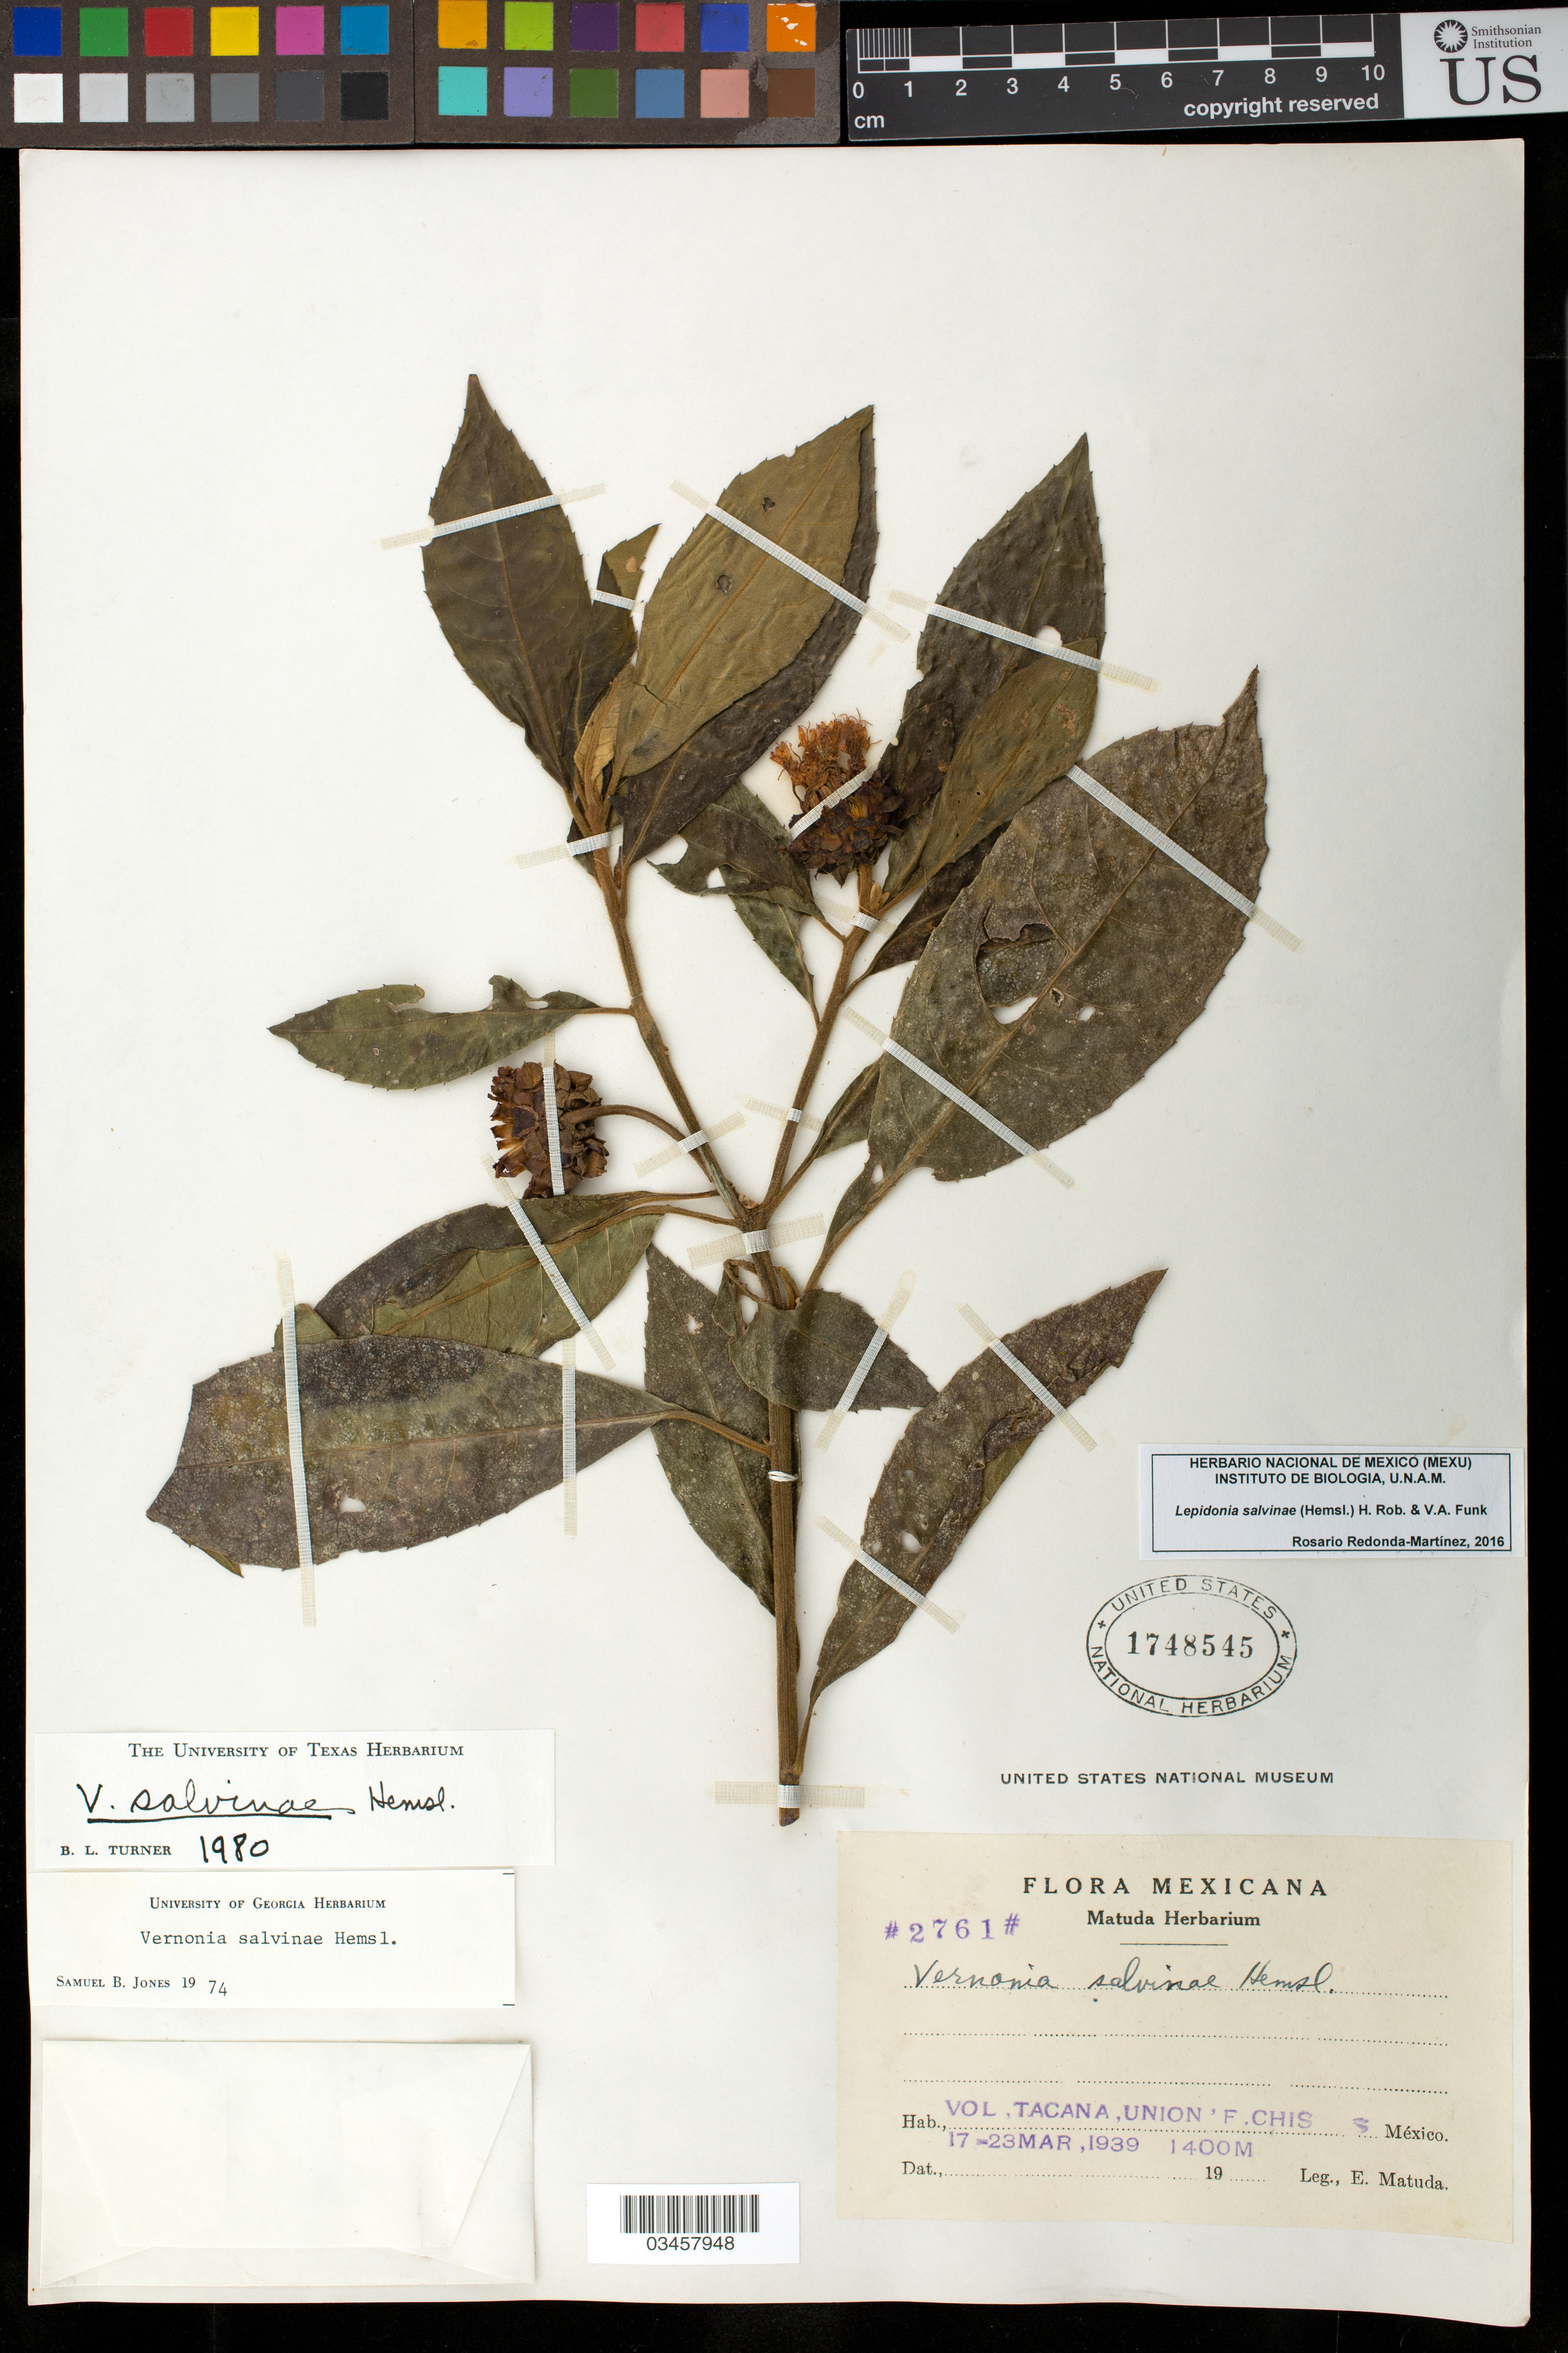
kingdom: Plantae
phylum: Tracheophyta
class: Magnoliopsida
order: Asterales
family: Asteraceae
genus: Lepidonia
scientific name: Lepidonia salvinae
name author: (Hemsl.) H. Rob. & Funk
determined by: Redonda-Martínez, R.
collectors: E. Matuda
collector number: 2761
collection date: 1939-03-17/1939-03-23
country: Mexico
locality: Vol, Tacana, Union 'F. Chis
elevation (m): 1400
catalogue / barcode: US 1748545